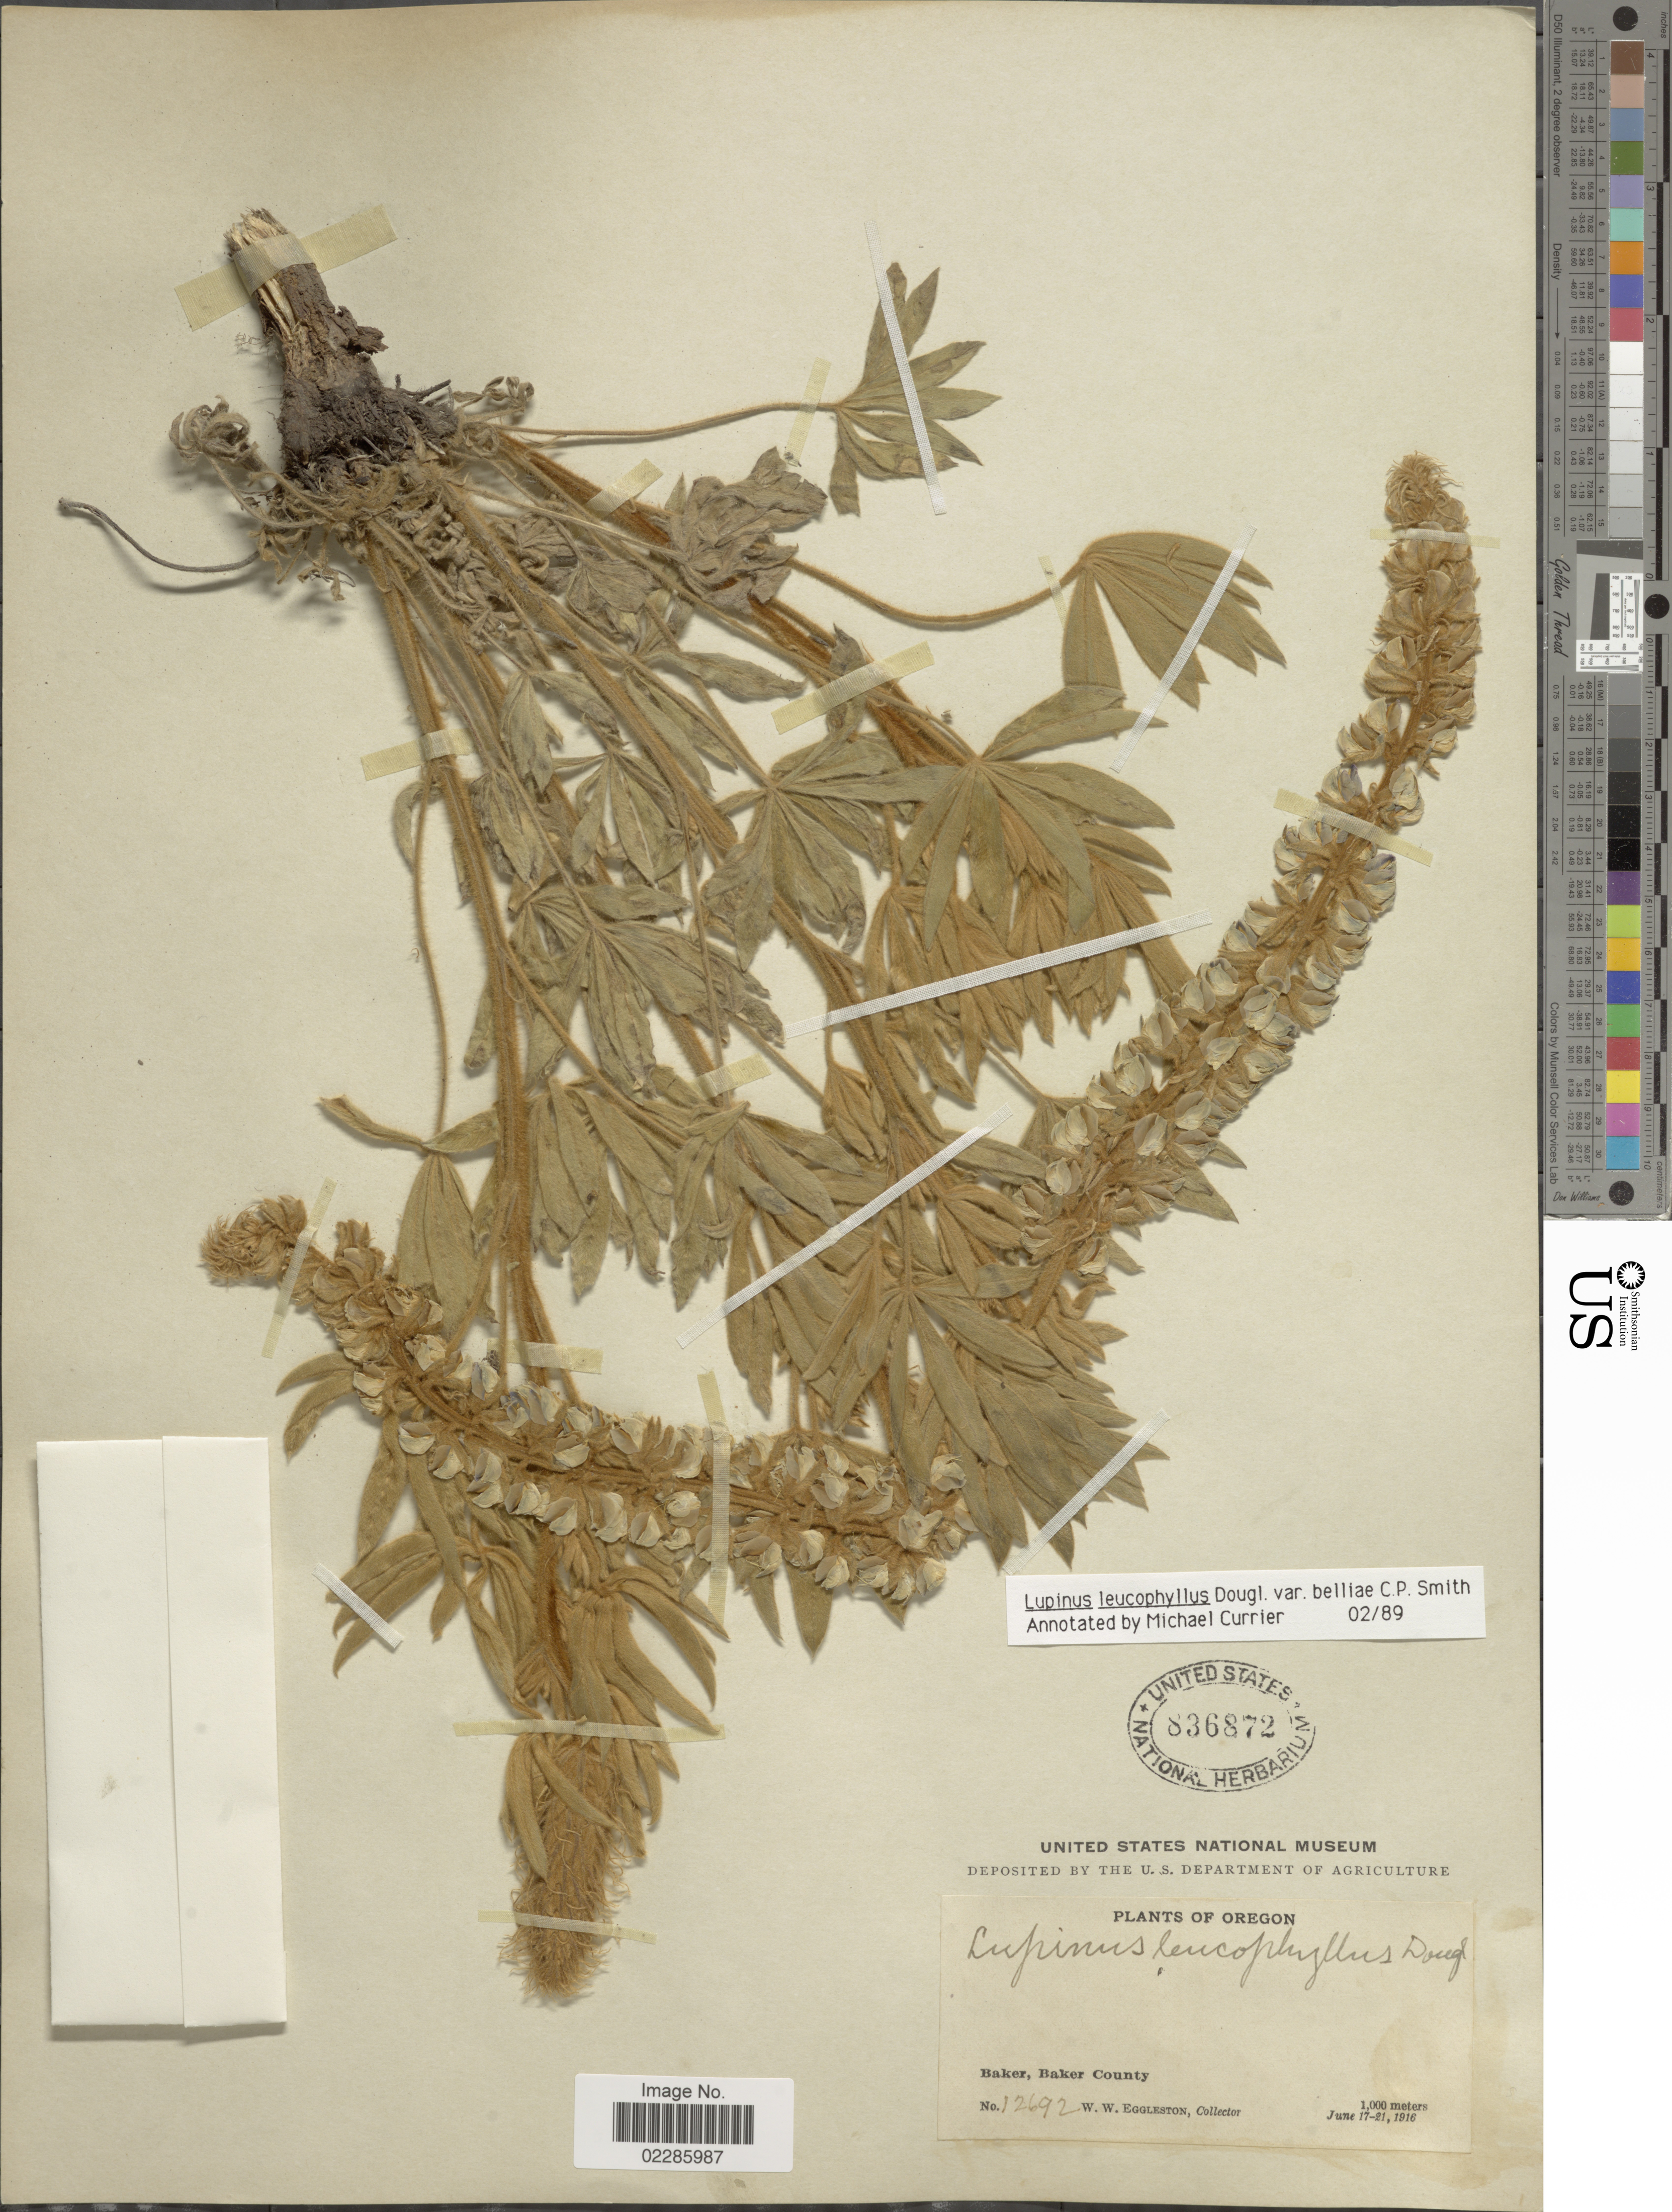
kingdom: Plantae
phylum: Tracheophyta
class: Magnoliopsida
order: Fabales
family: Fabaceae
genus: Lupinus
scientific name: Lupinus leucophyllus var. belliae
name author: C.P. Sm.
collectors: W. W. Eggleston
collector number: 12692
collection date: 1916-06-17/1916-06-21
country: United States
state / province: Oregon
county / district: Baker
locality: Baker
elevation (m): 1000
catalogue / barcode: US 836872